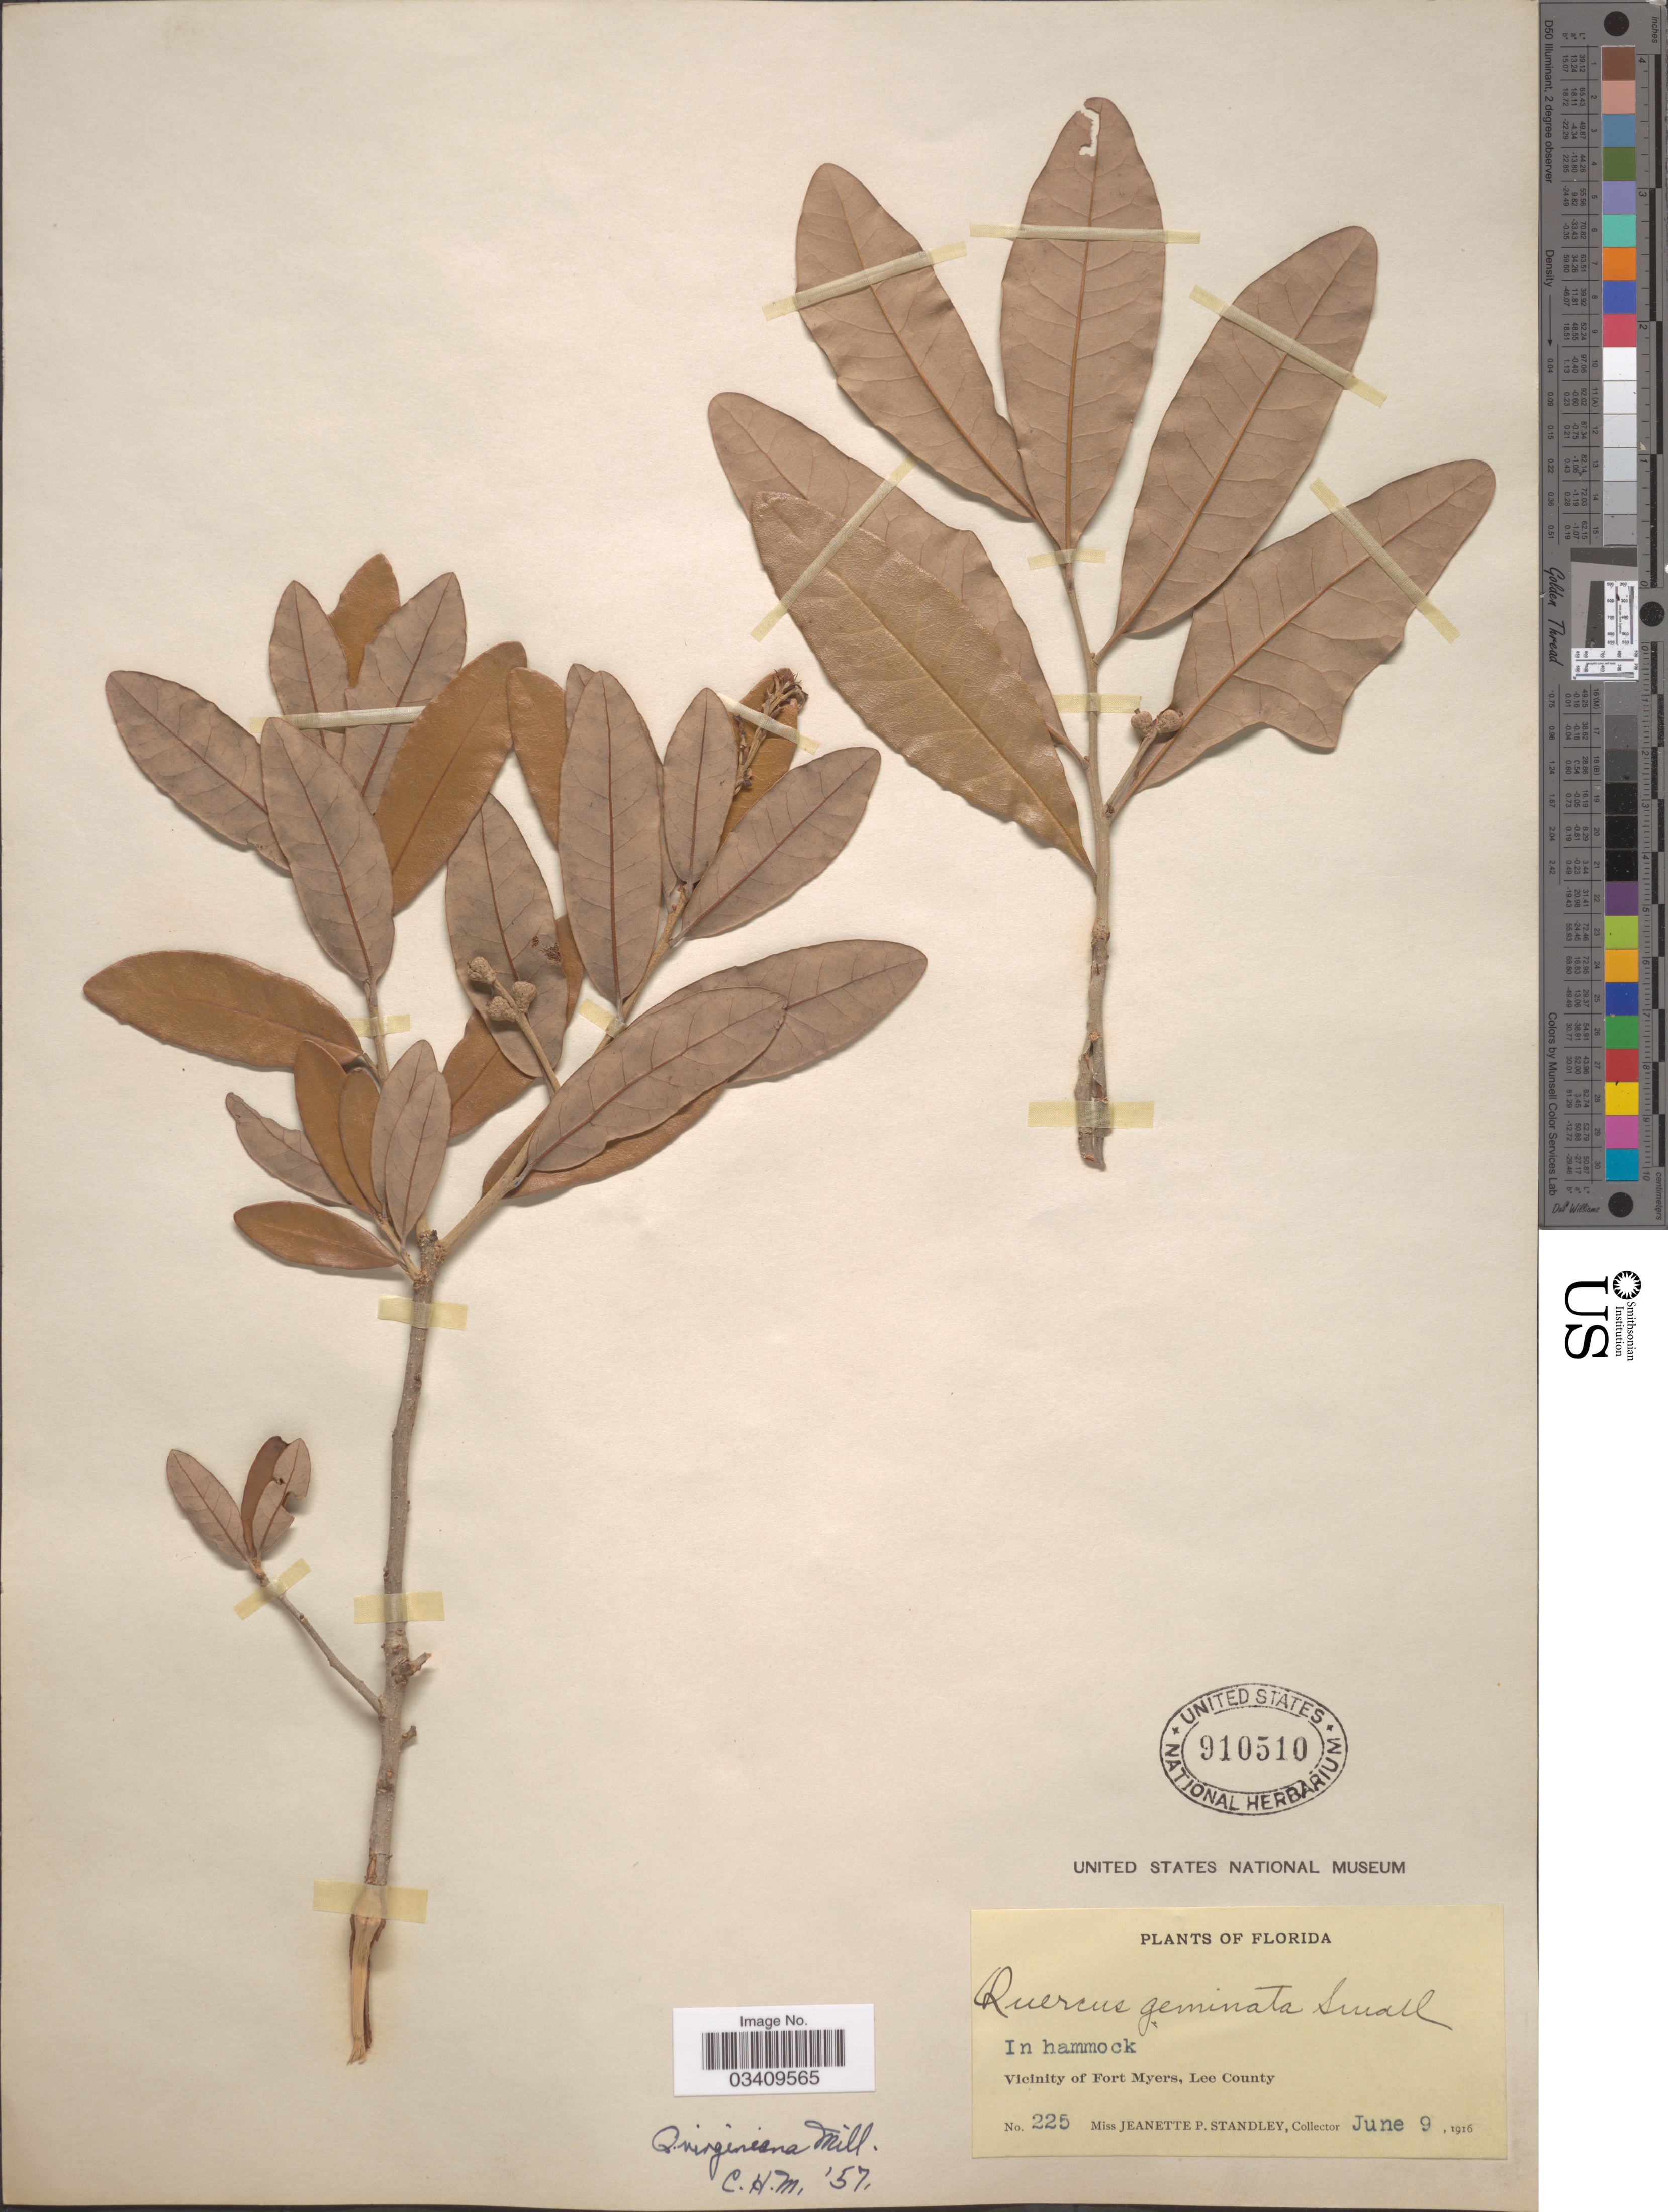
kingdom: Plantae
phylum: Tracheophyta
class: Magnoliopsida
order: Fagales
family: Fagaceae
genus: Quercus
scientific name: Quercus virginiana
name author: Mill.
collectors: J. P. Standley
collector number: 225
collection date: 1916-06-09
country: United States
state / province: Florida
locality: In hammock. Vicinity of Fort Myers, Lee County.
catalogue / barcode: US 910510